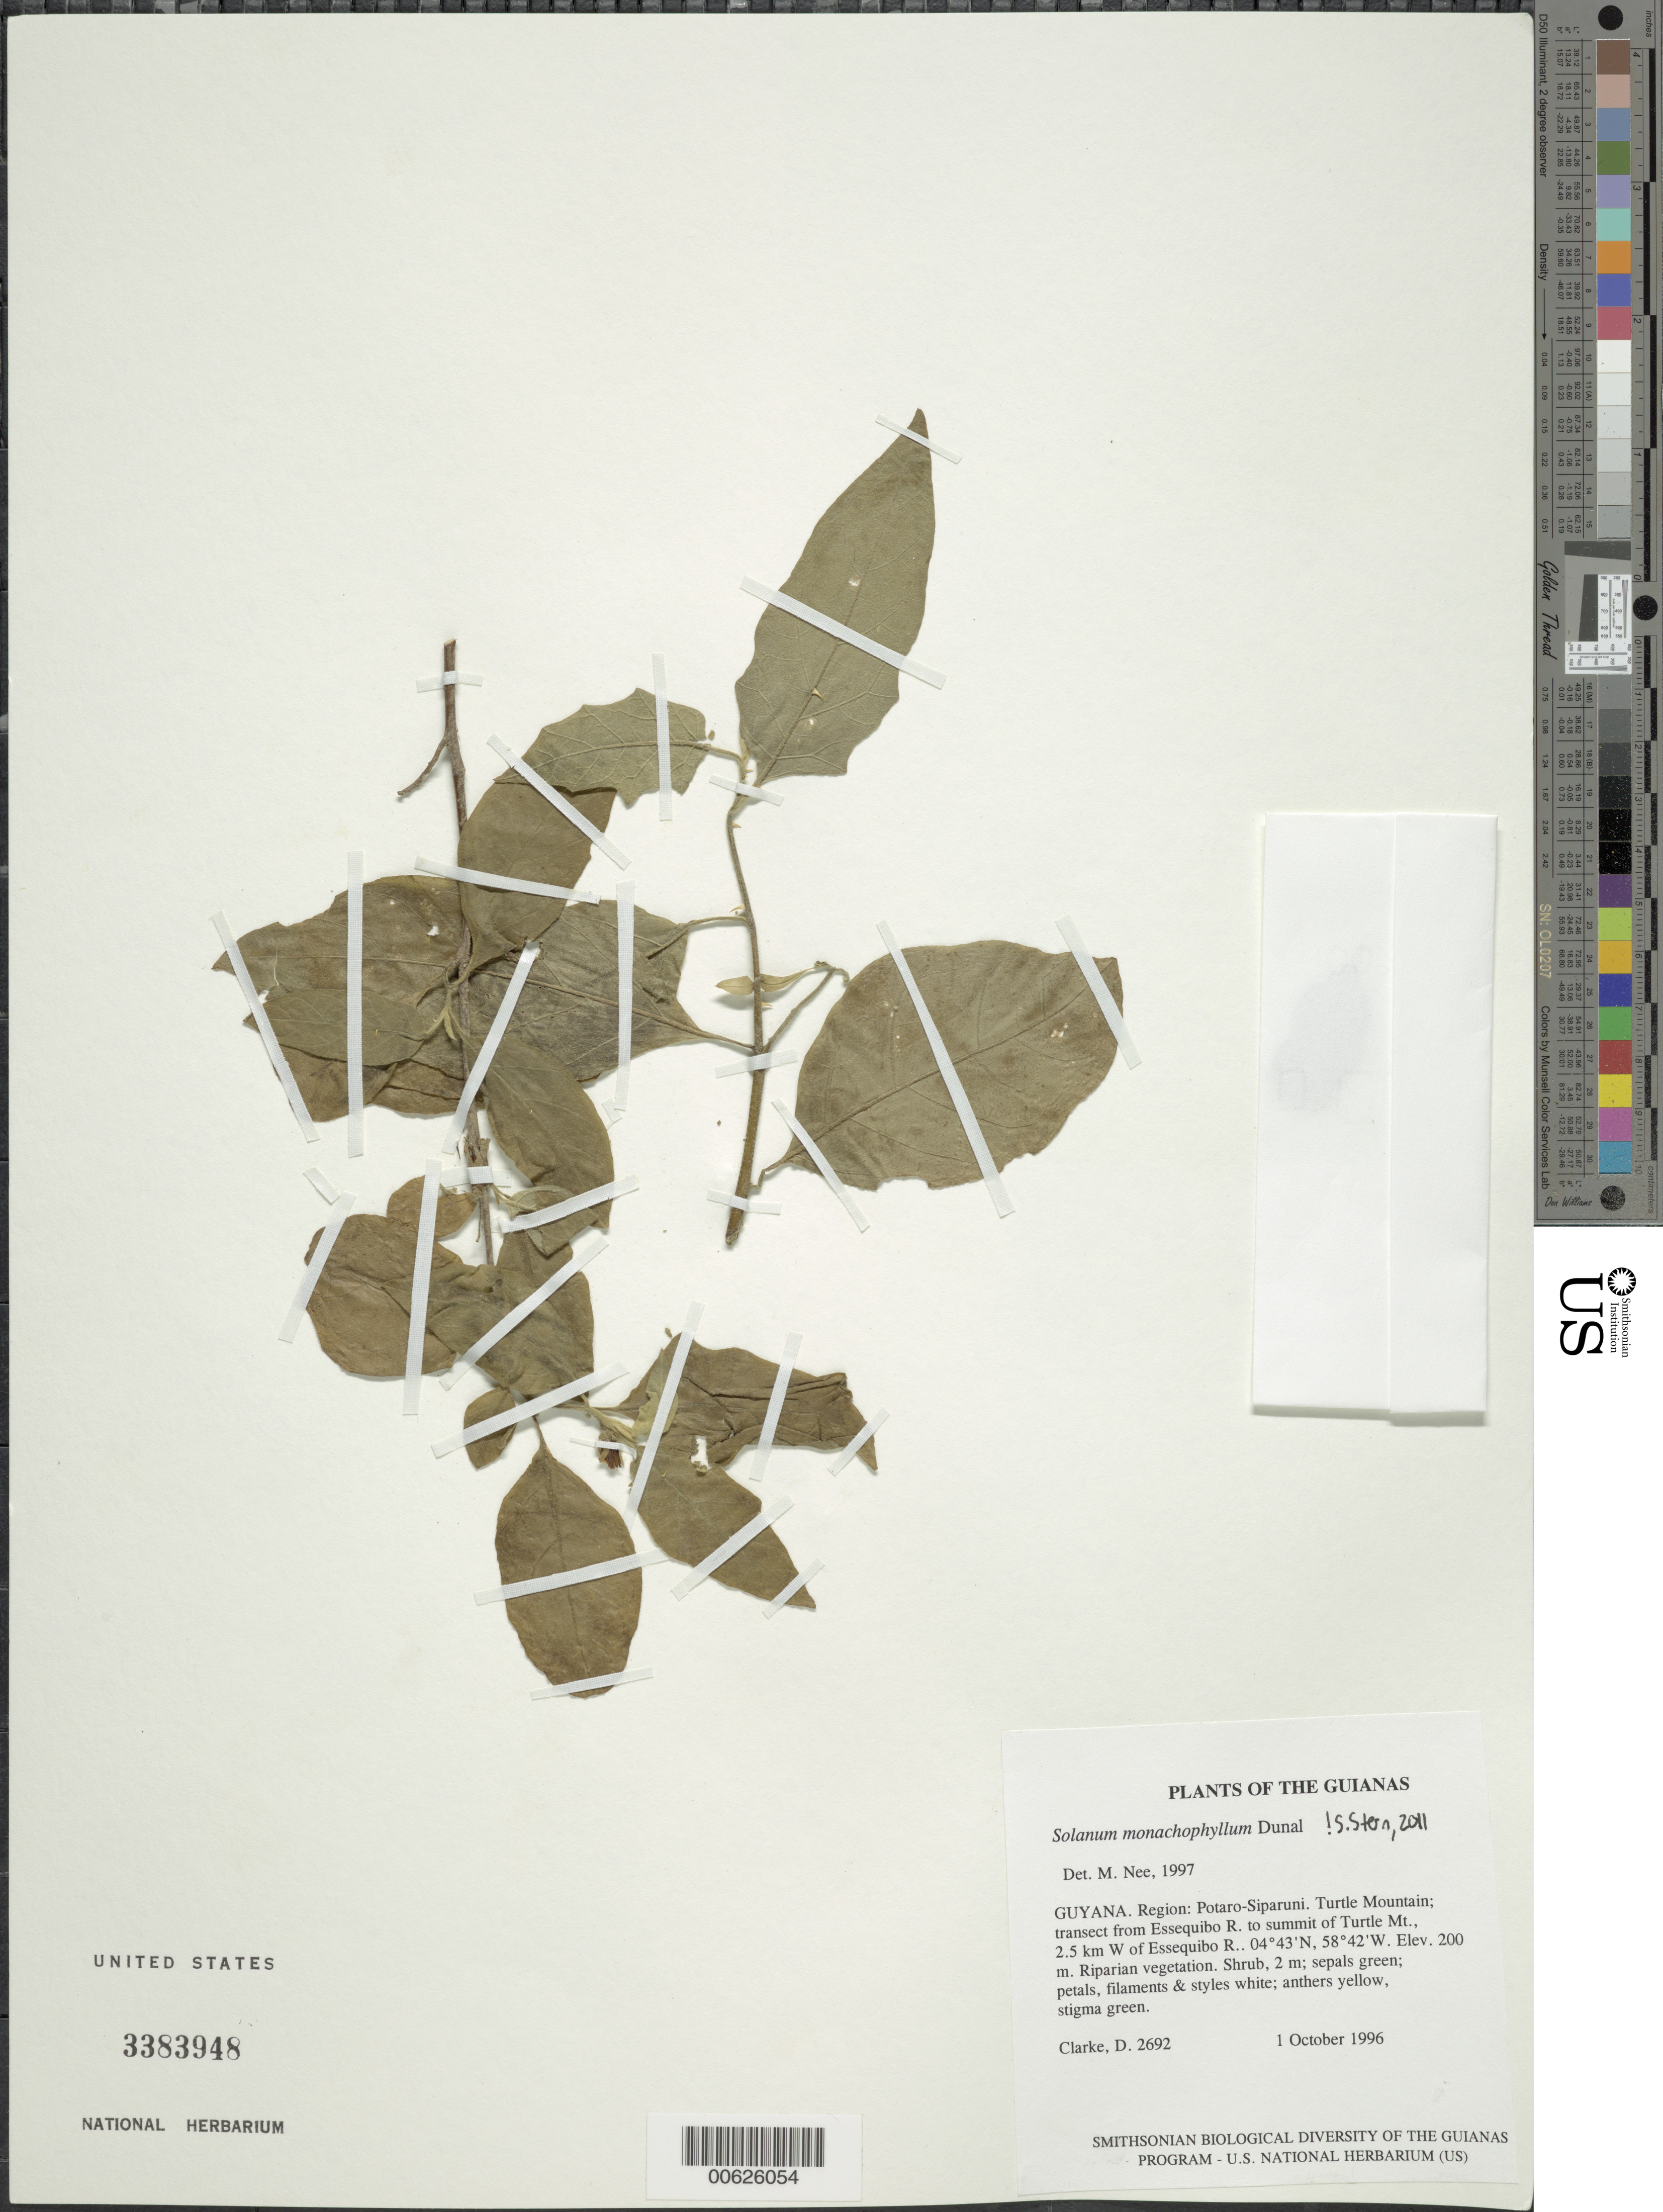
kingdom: Plantae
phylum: Tracheophyta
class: Magnoliopsida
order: Solanales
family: Solanaceae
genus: Solanum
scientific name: Solanum monachophyllum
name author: Dunal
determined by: Nee, Michael H.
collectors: H. D. Clarke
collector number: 2692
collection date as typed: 10 Oct 1996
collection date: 1996-10-10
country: Guyana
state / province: Potaro-Siparuni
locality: Iwokrama Rainforest Reserve; transect: Essequibo R. - summit of Turtle Mt., 2.5km W. of Essequibo R.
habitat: Riparian vegetation.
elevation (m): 200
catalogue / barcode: US 3383948